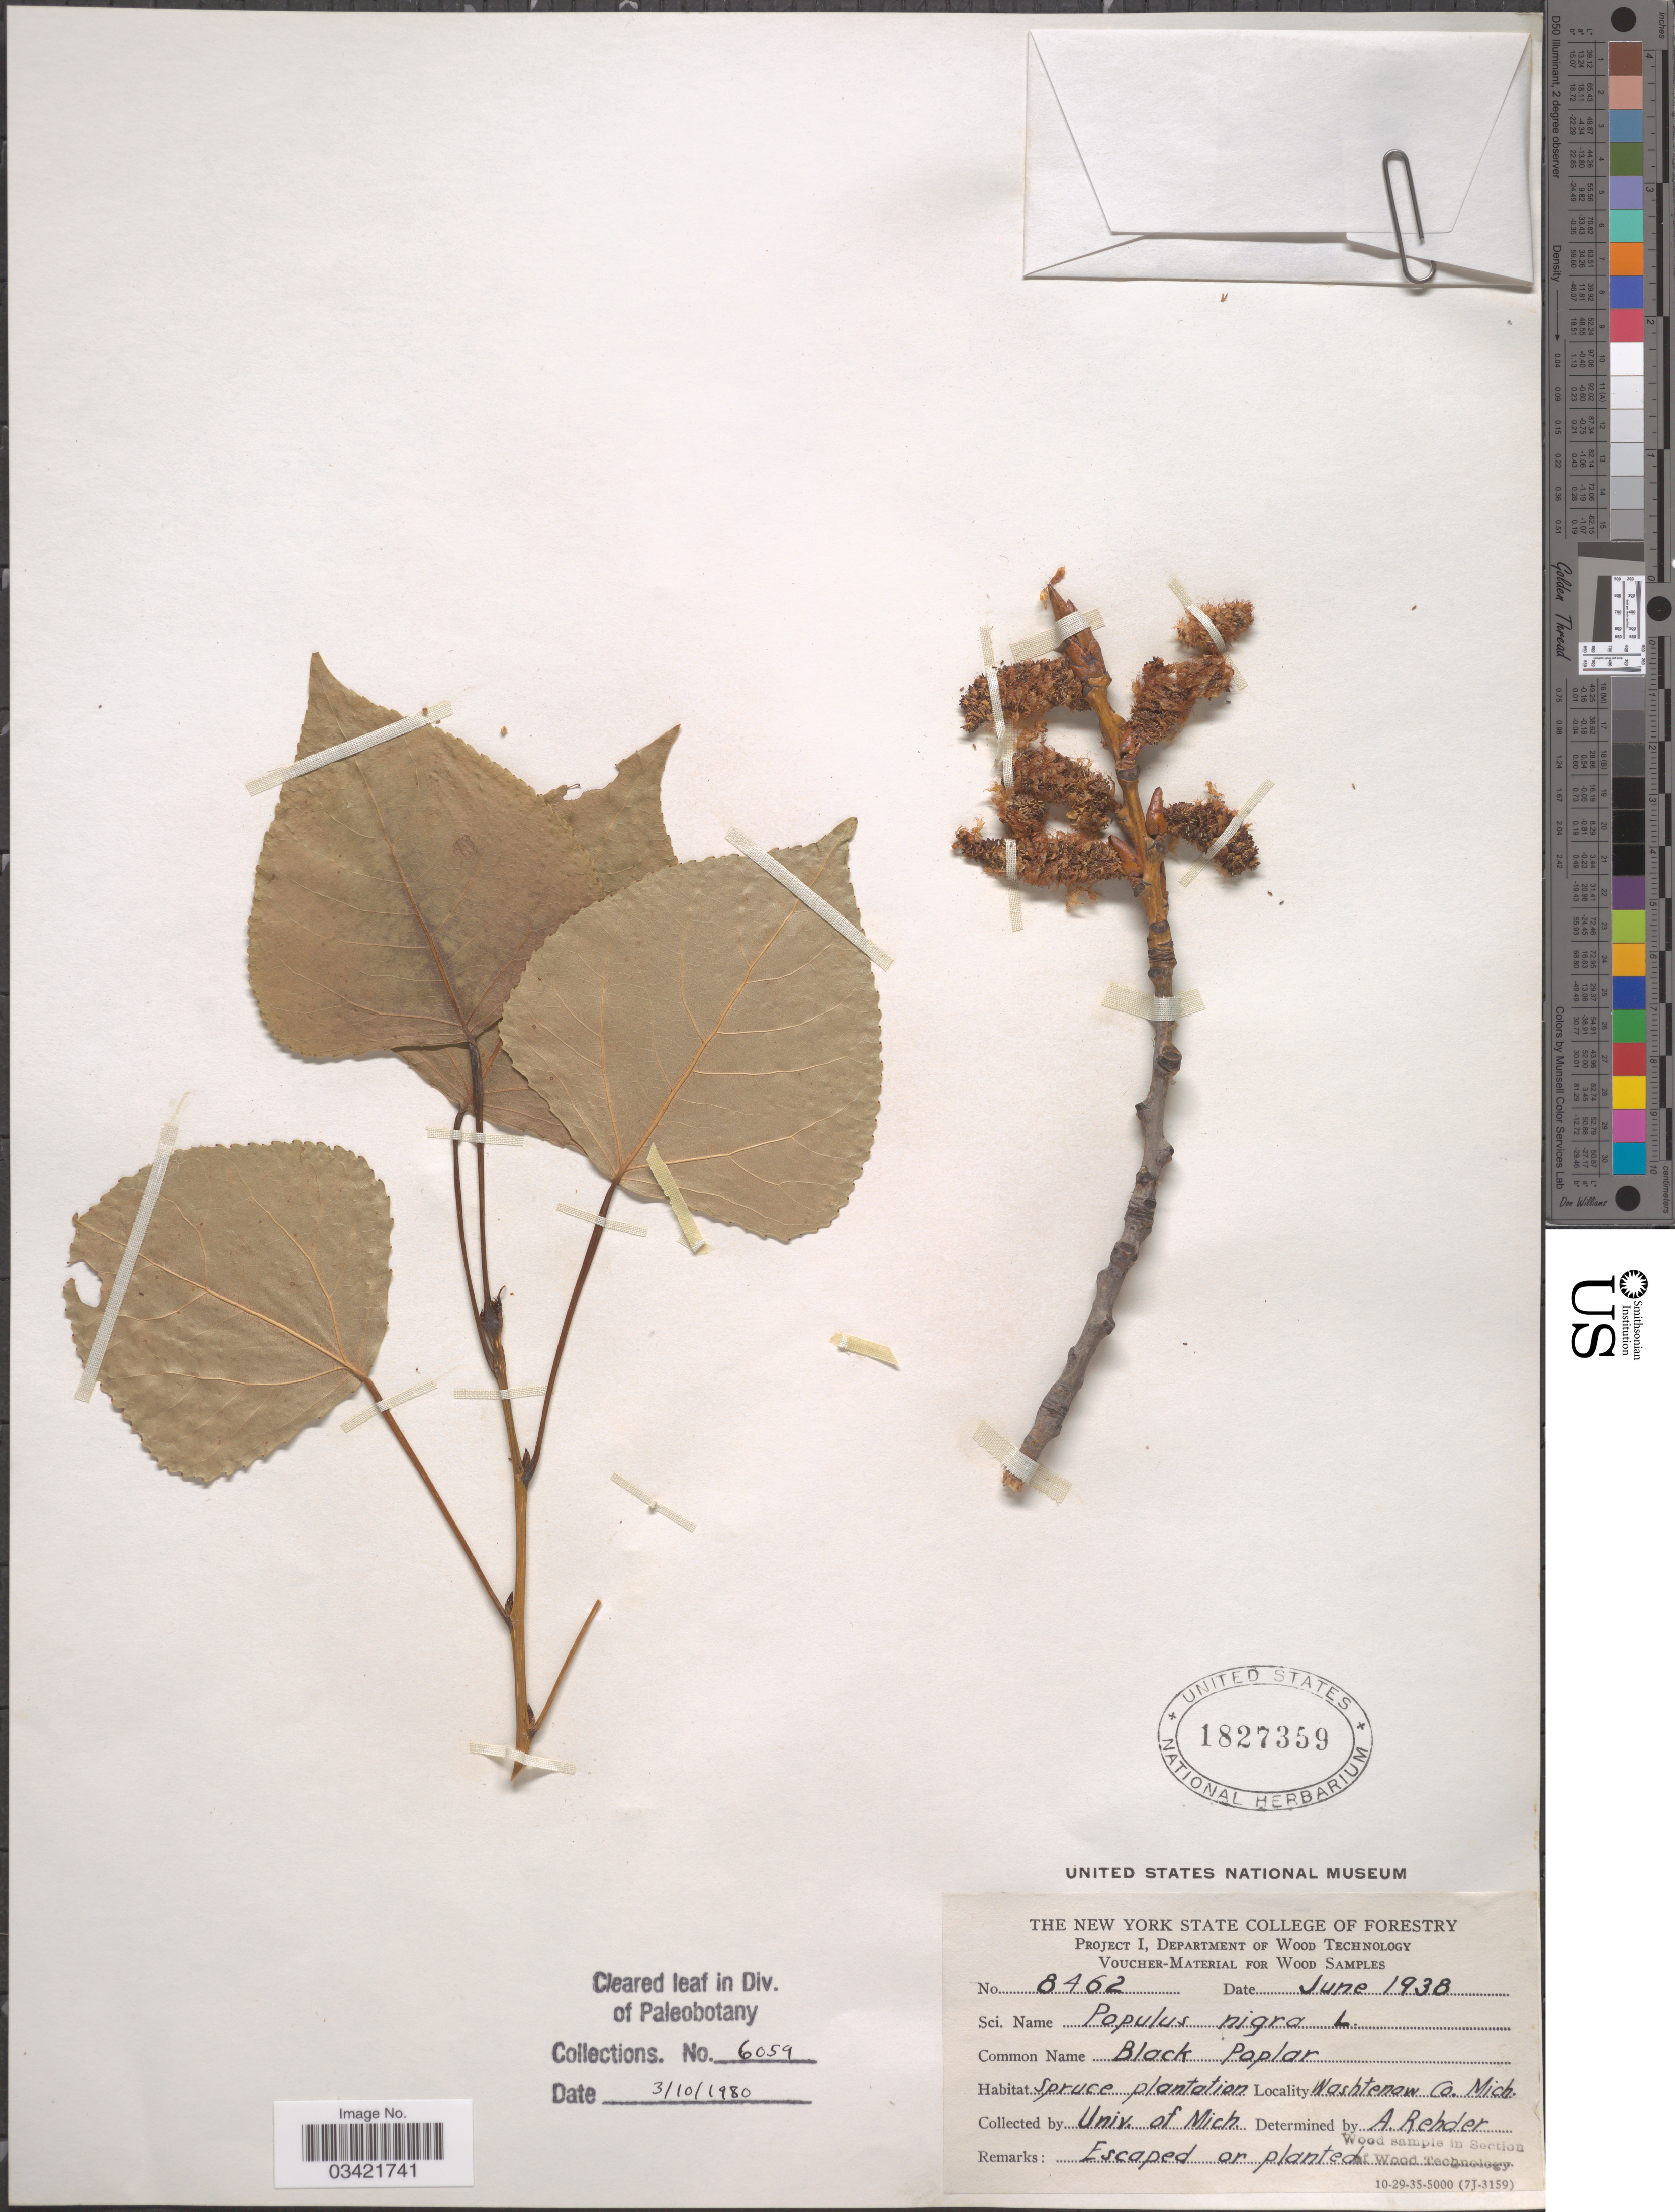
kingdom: Plantae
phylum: Tracheophyta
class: Magnoliopsida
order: Malpighiales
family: Salicaceae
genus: Populus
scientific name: Populus canadensis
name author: Moench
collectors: University of Michigan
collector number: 8462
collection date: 1938-06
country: United States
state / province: Michigan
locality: Washtenaw Co.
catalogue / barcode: US 1827359